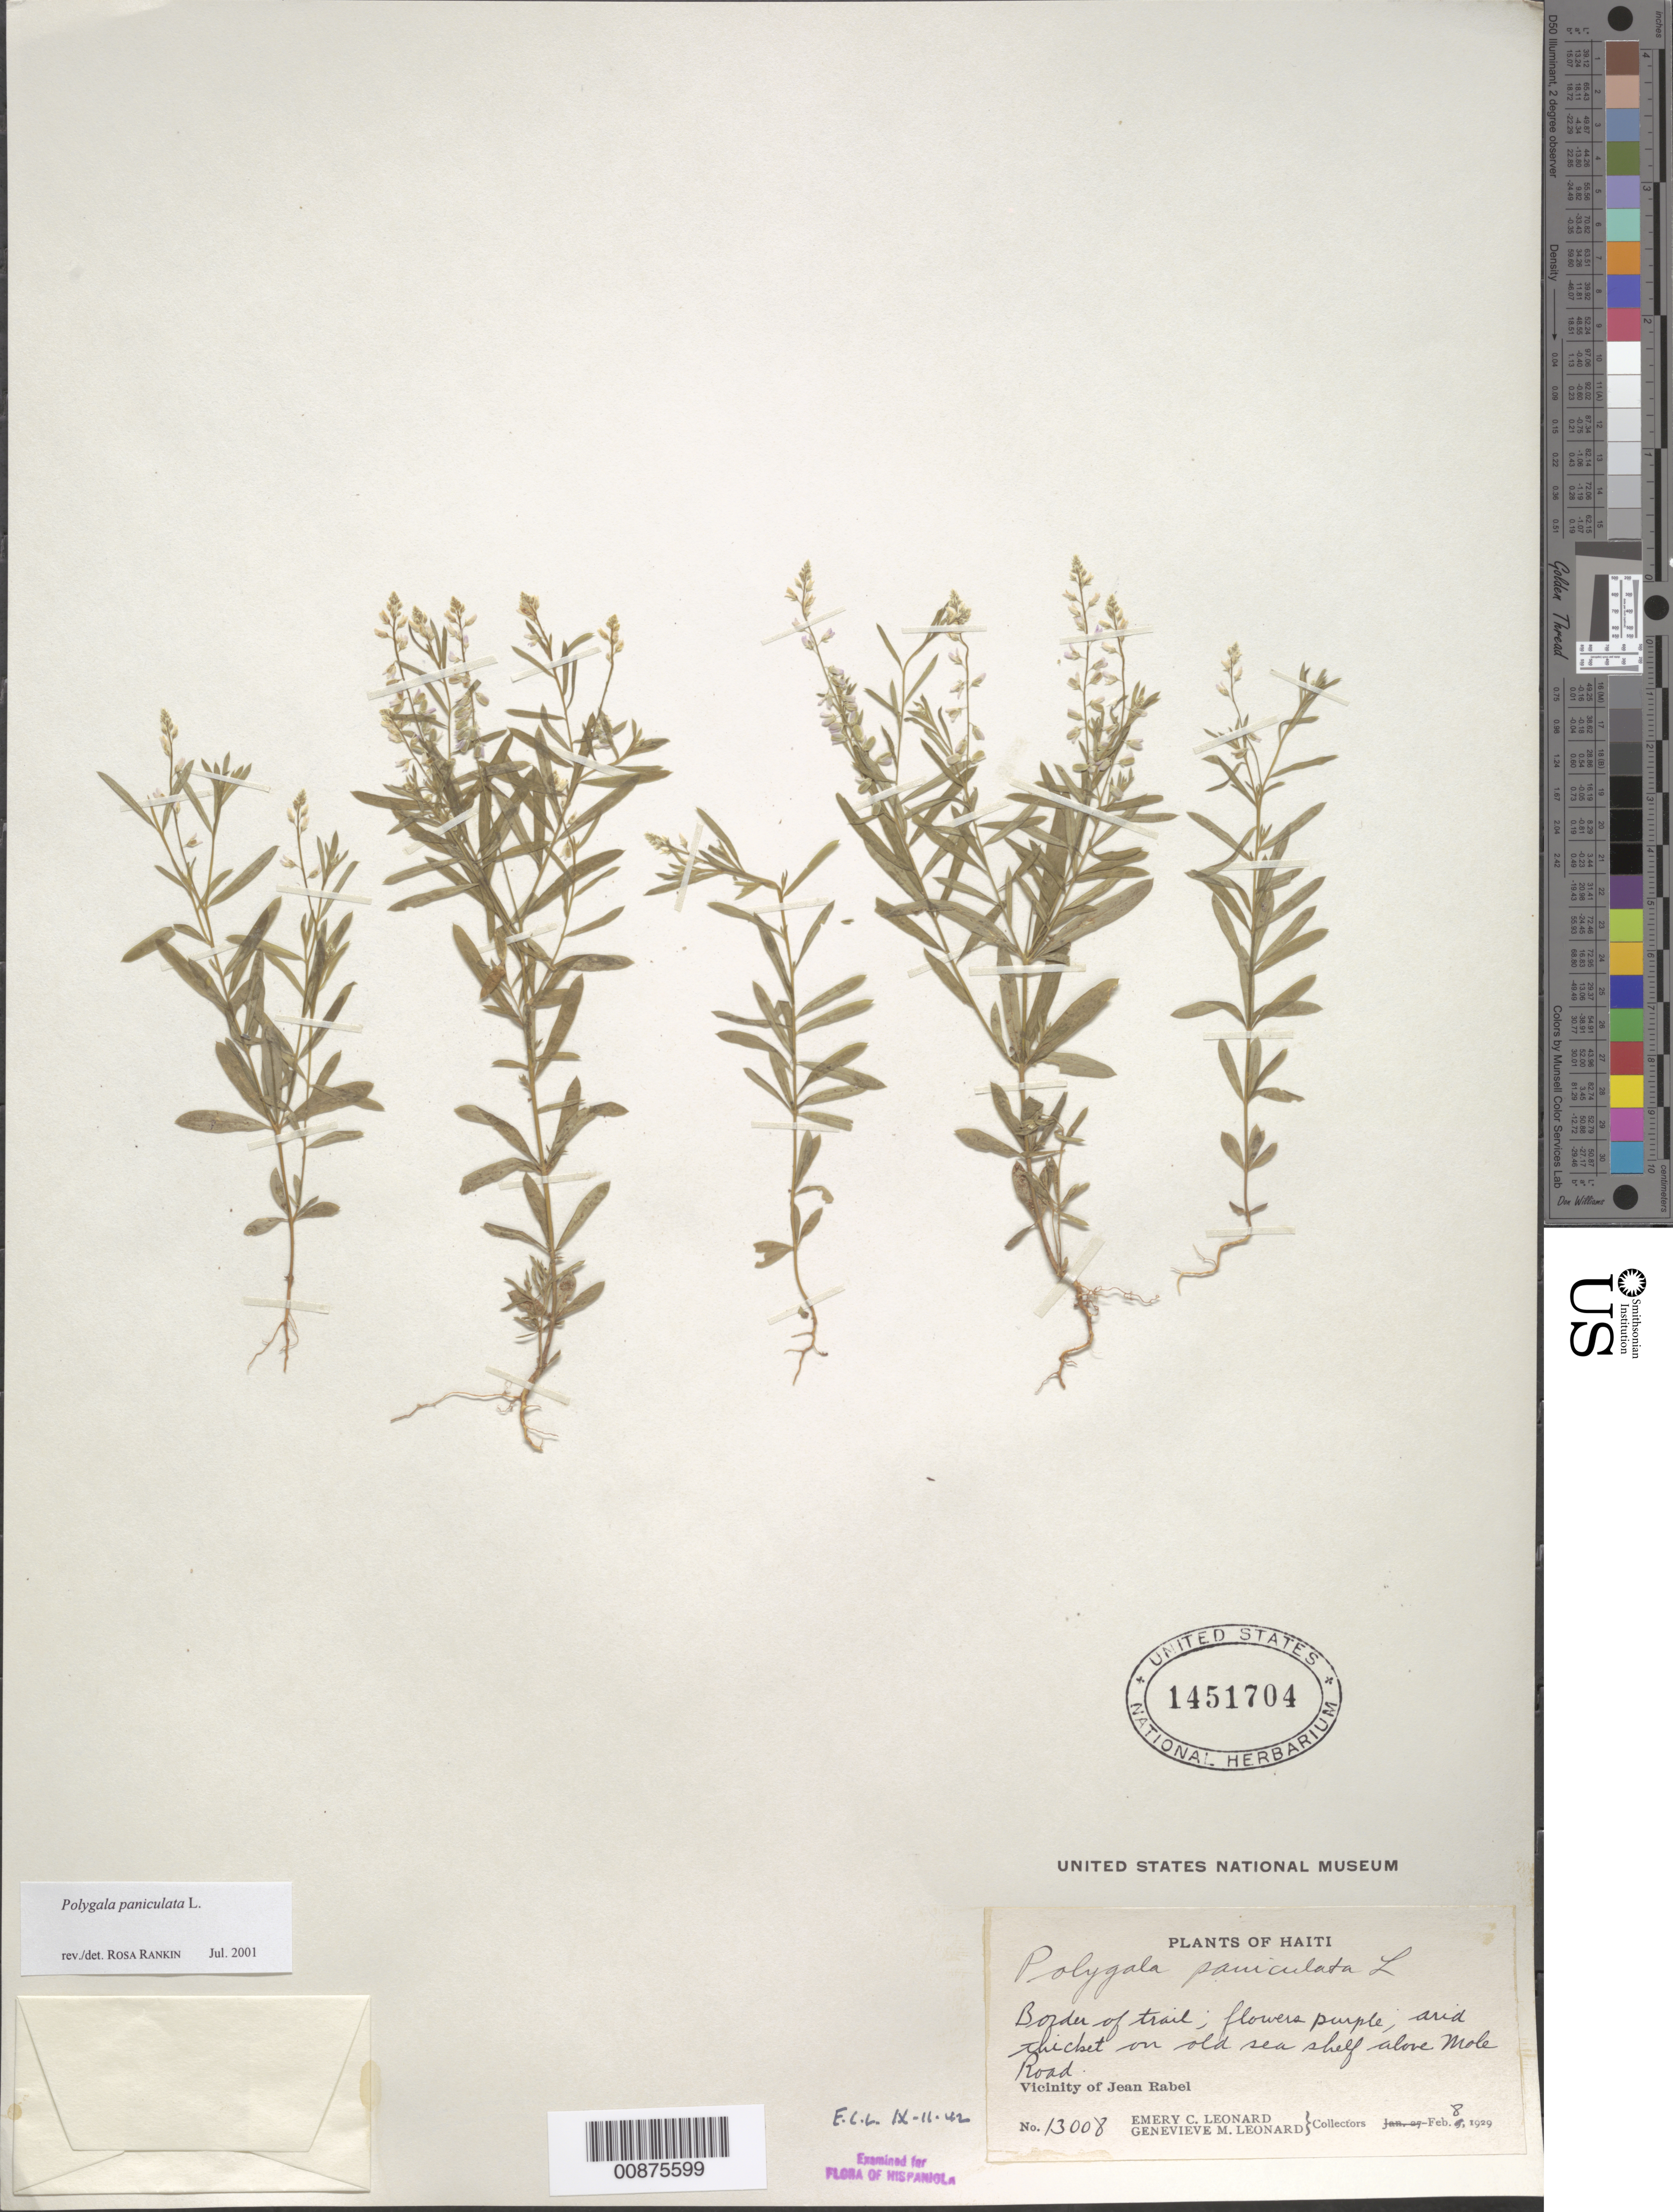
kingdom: Plantae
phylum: Tracheophyta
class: Magnoliopsida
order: Fabales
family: Polygalaceae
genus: Polygala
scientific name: Polygala paniculata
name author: L.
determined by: Rankin Rodriguez, Rosa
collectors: E. C. Leonard & G. M. Leonard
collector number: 13008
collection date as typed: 08 Feb 1929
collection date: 1929-02-08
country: Haiti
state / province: Nord-Ouest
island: Hispaniola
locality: Vicinity of Jean Rabel, above Mole Road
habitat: Border of trail in arid thicket on old sea shelf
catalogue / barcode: US 1451704